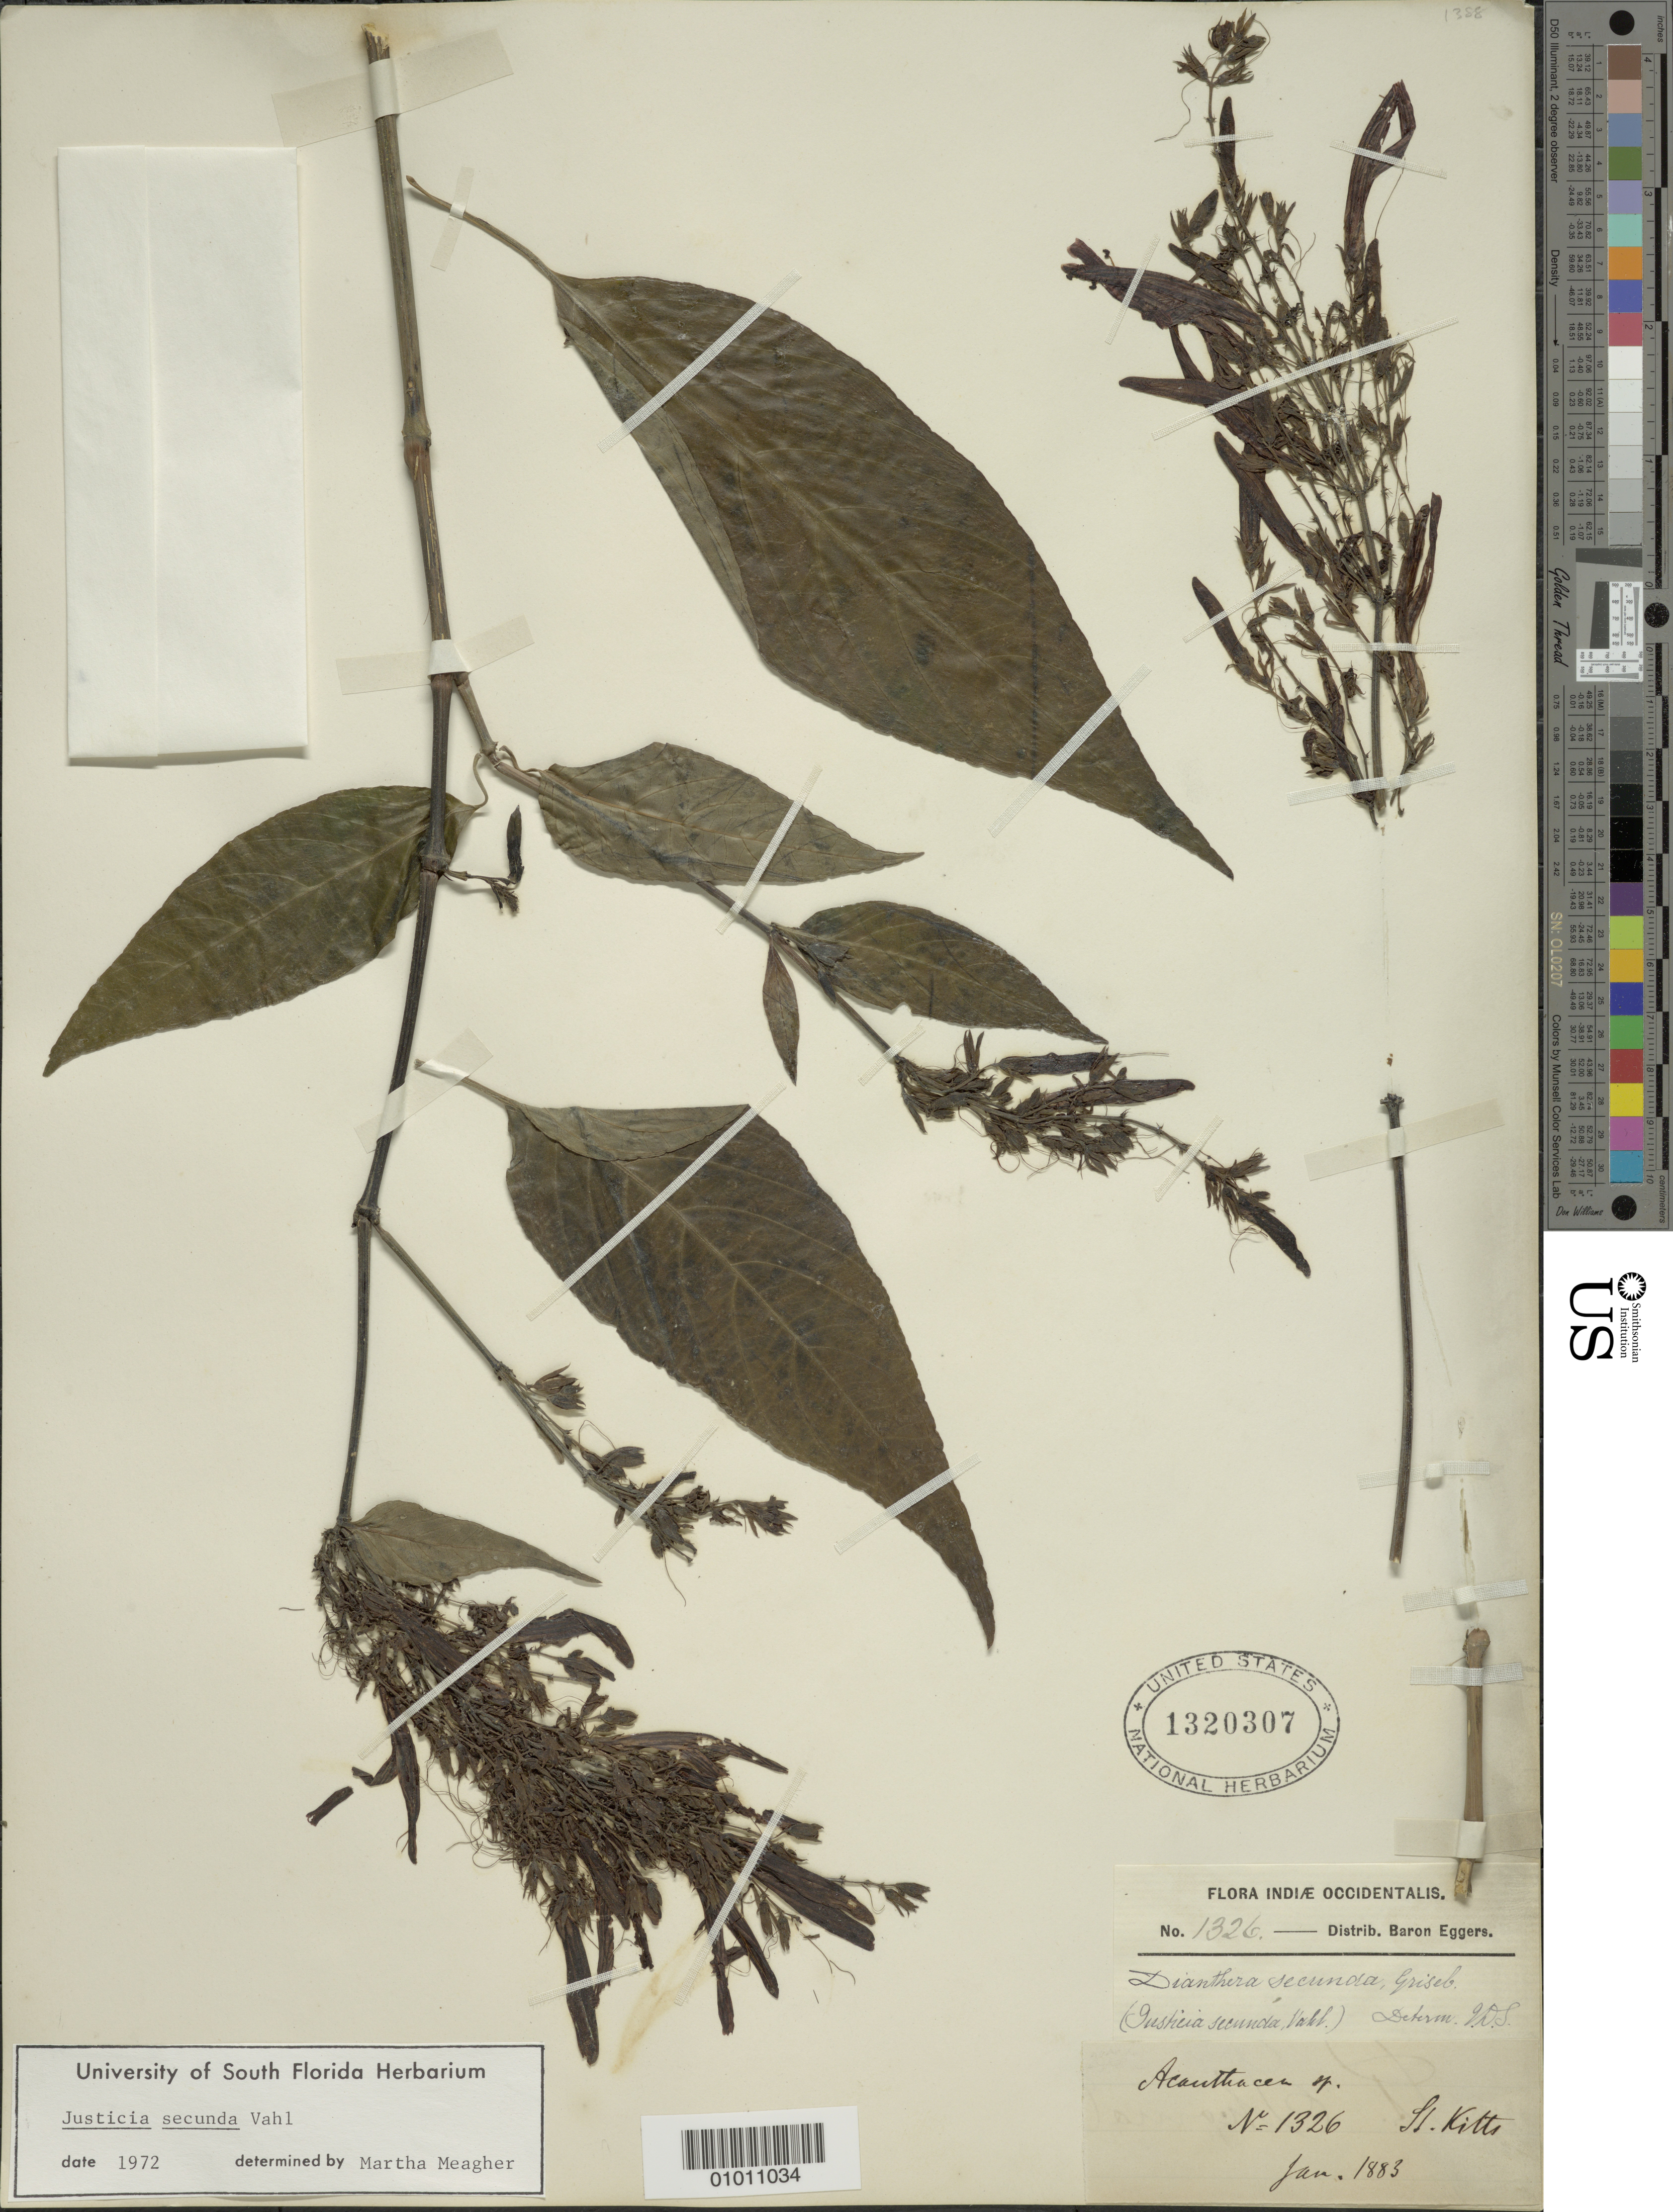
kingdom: Plantae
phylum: Tracheophyta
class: Magnoliopsida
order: Lamiales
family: Acanthaceae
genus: Justicia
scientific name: Justicia secunda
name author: Vahl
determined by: Meagher, M.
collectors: H. F. A. von Eggers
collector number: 1326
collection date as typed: Jan 1883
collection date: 1883-01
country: St. Christopher-Nevis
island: St. Christopher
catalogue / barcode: US 1320307